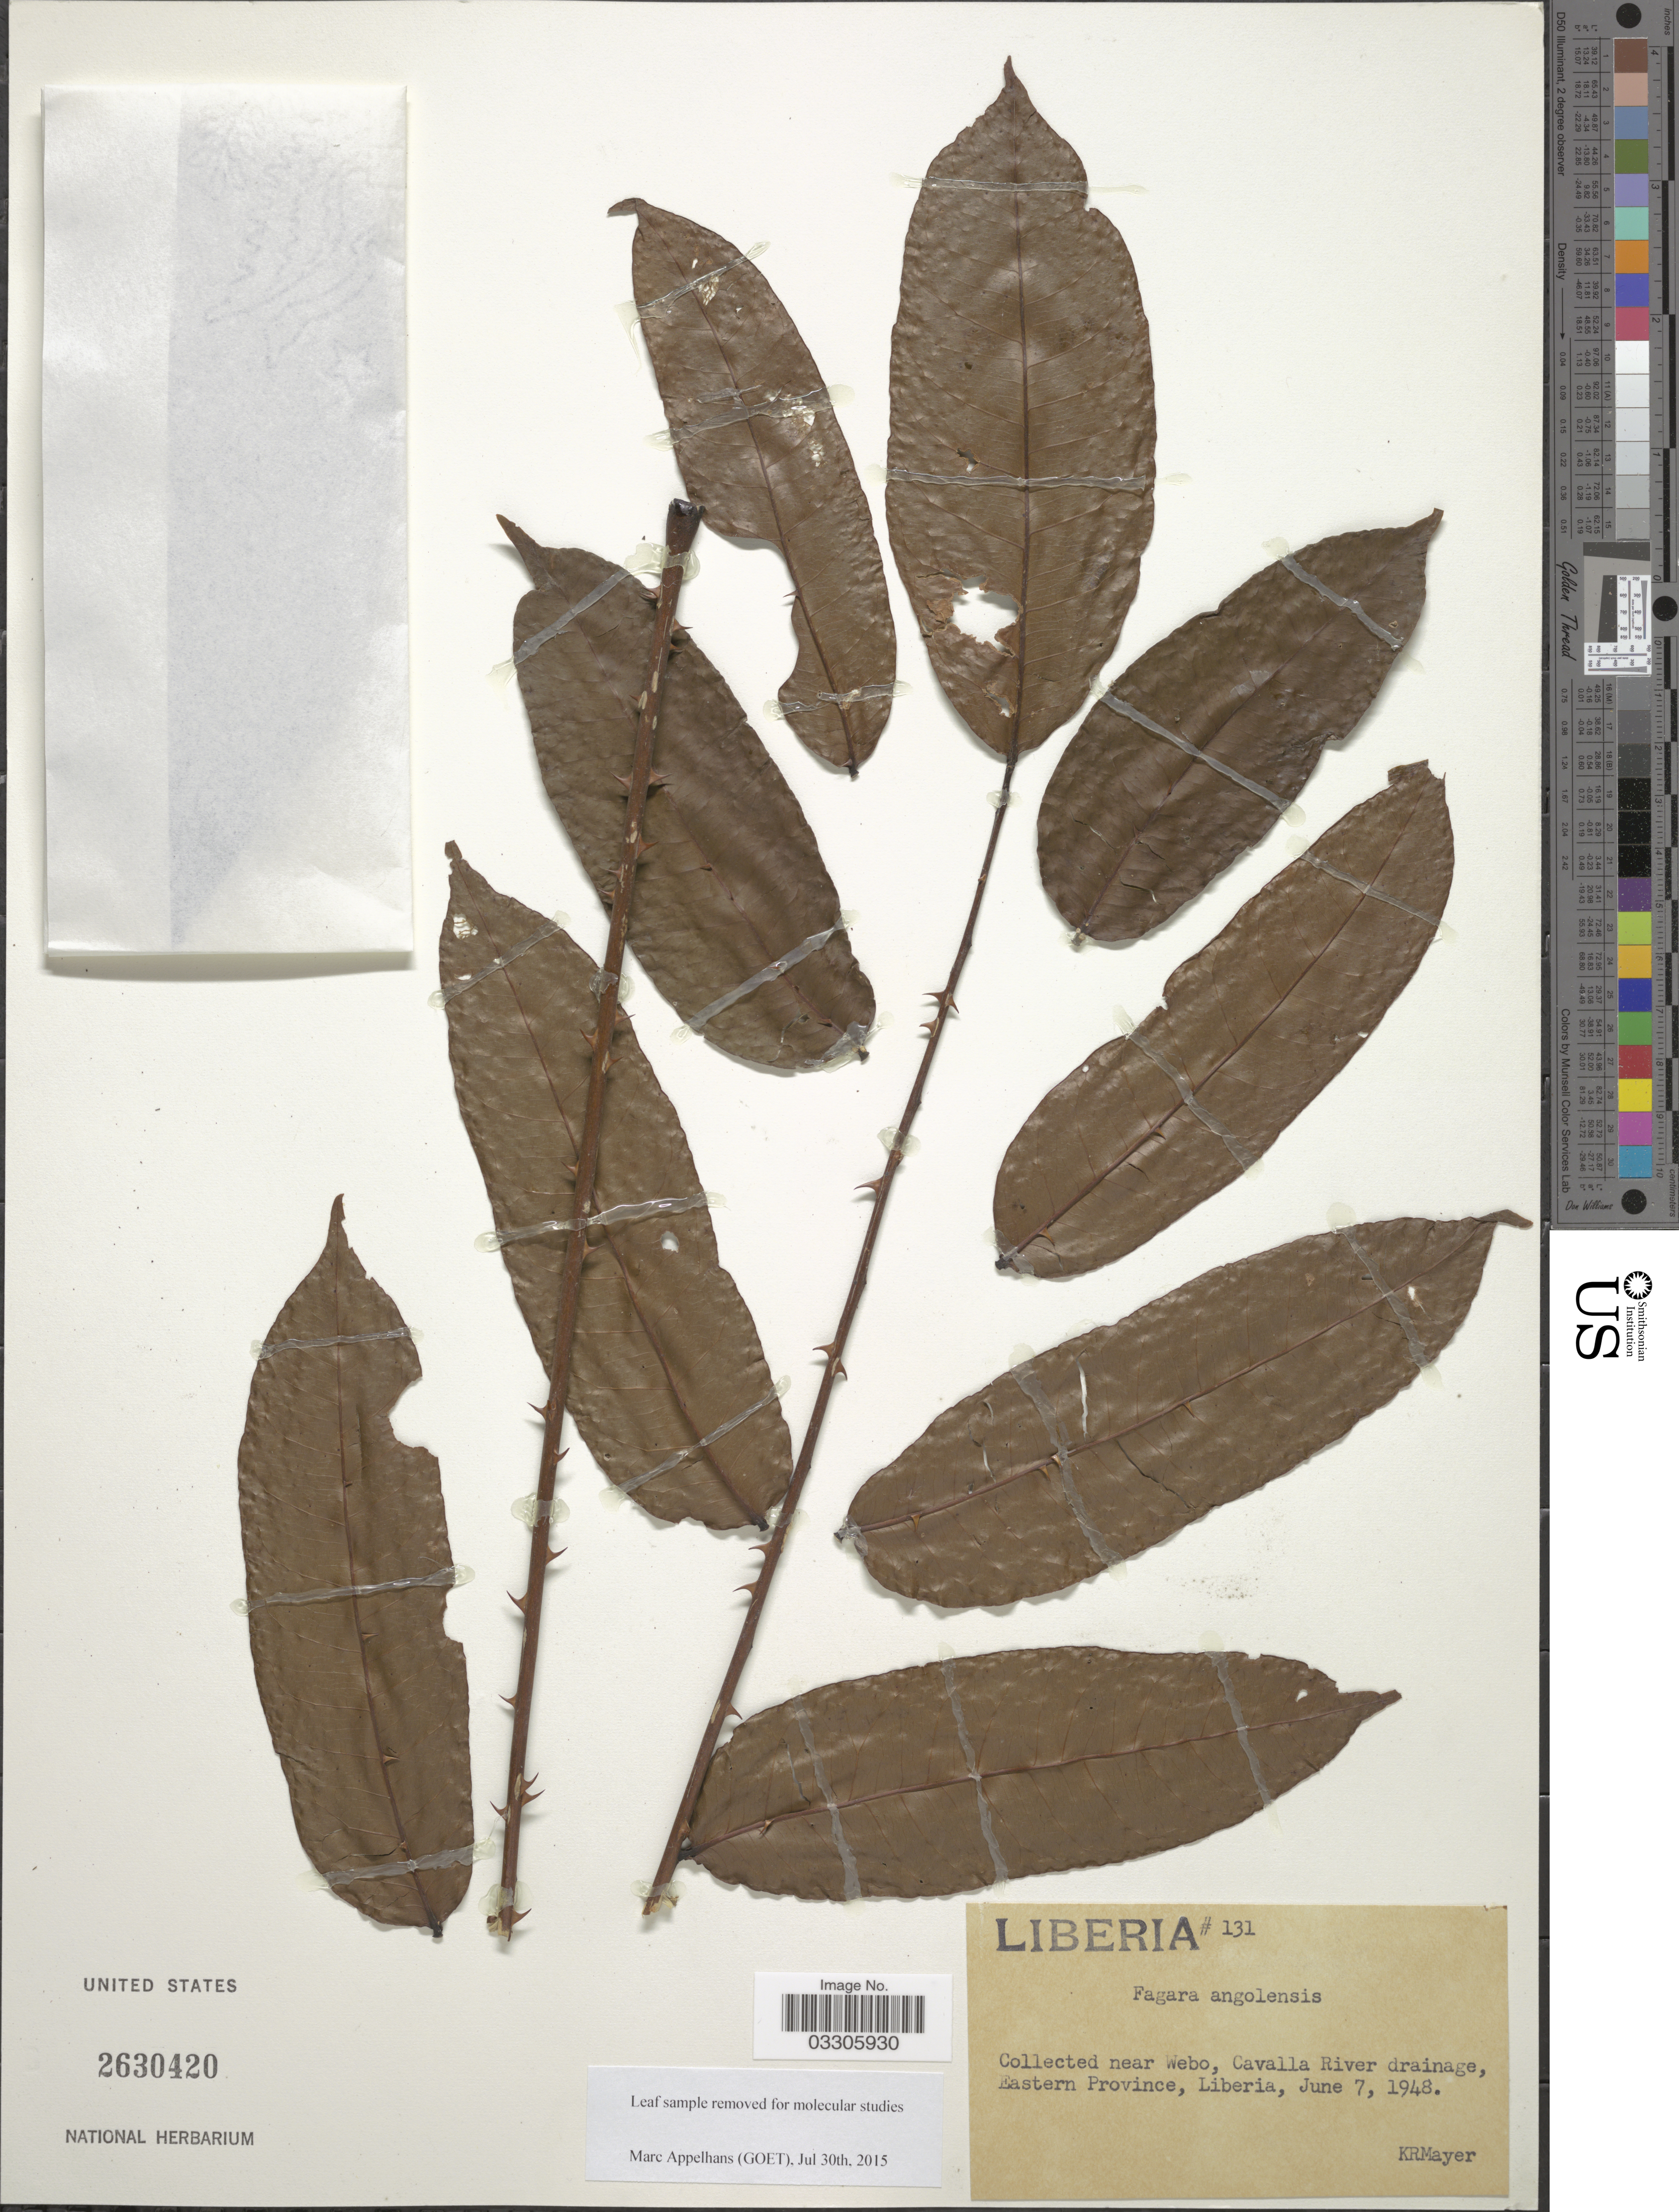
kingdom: Plantae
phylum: Tracheophyta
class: Magnoliopsida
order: Sapindales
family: Rutaceae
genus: Zanthoxylum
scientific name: Zanthoxylum leprieurii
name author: Guill. & Perr.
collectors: K. R. Mayer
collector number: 131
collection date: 1948-06-07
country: Liberia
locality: Near Webo, Cavalla River drainage, Eastern Province.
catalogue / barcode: US 2630420